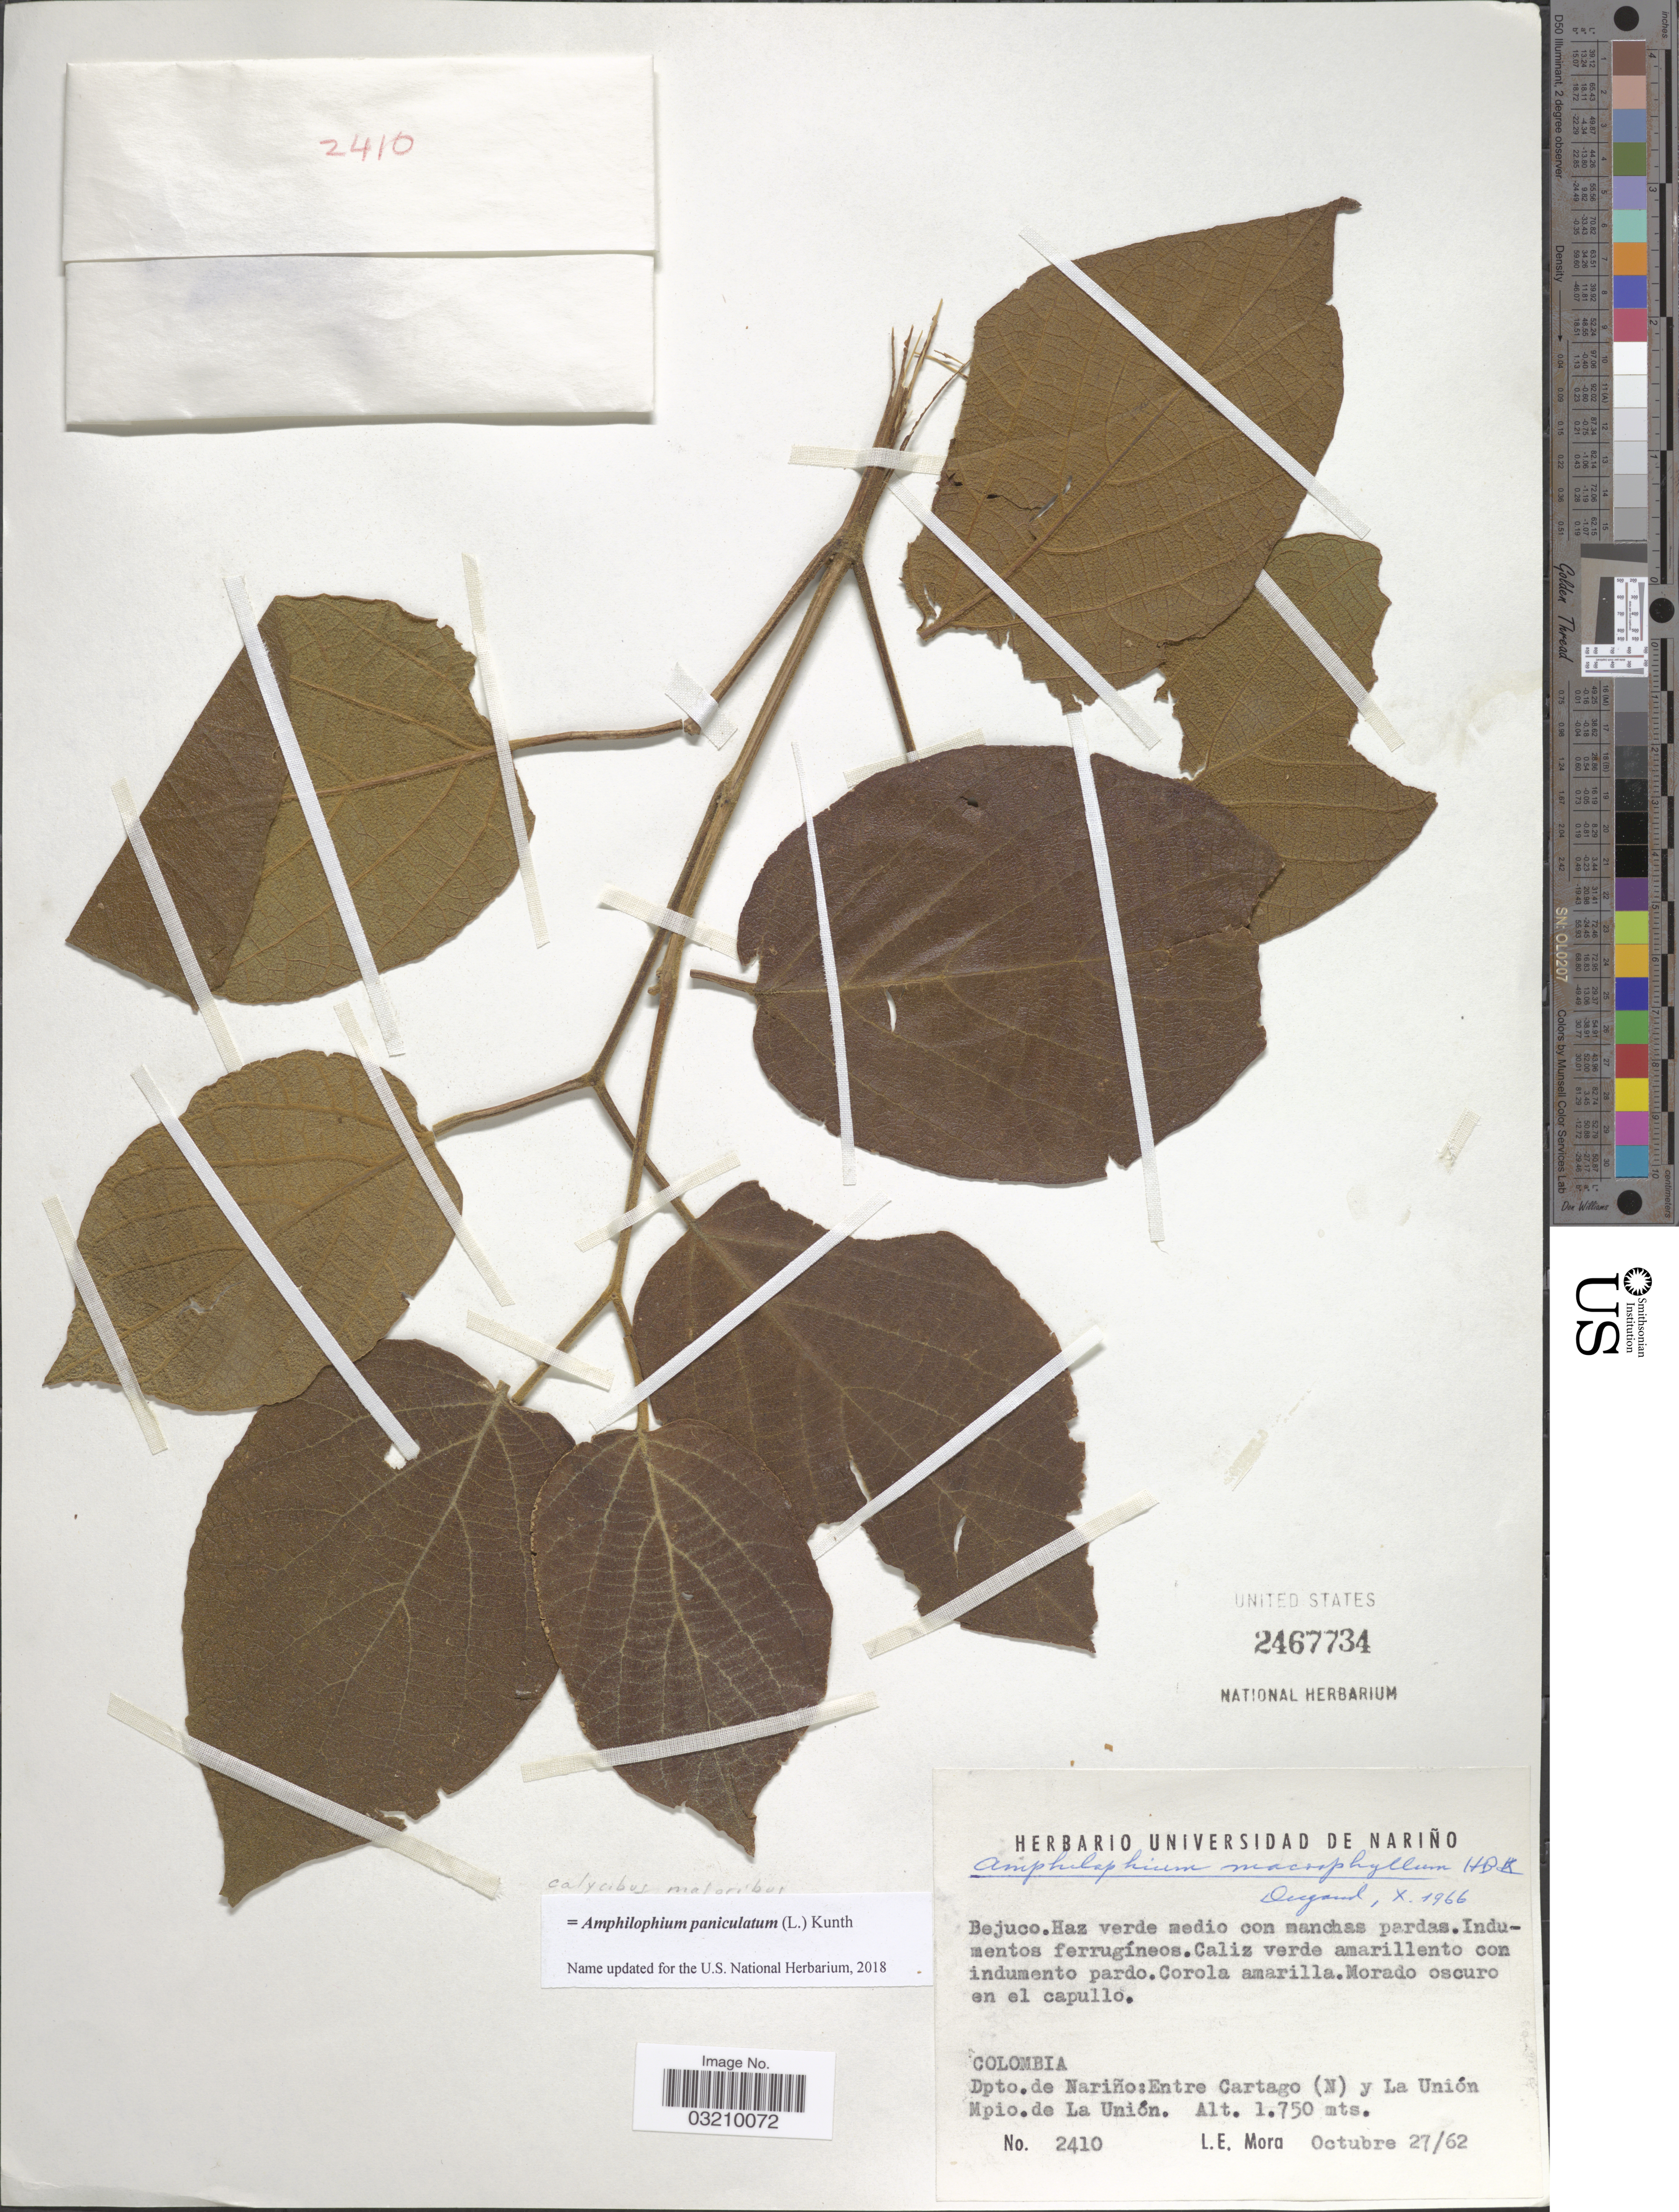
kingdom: Plantae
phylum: Tracheophyta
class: Magnoliopsida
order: Lamiales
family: Bignoniaceae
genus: Amphilophium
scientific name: Amphilophium paniculatum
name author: (L.) Kunth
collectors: L. Mora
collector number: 2410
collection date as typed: Transcribed d/m/y: 27/10/62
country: Colombia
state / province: Nariño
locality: Depto. de Nariño: Entre Cartago (N) y La Unión. Mpio. de La Unión.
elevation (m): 1750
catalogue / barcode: US 2467734